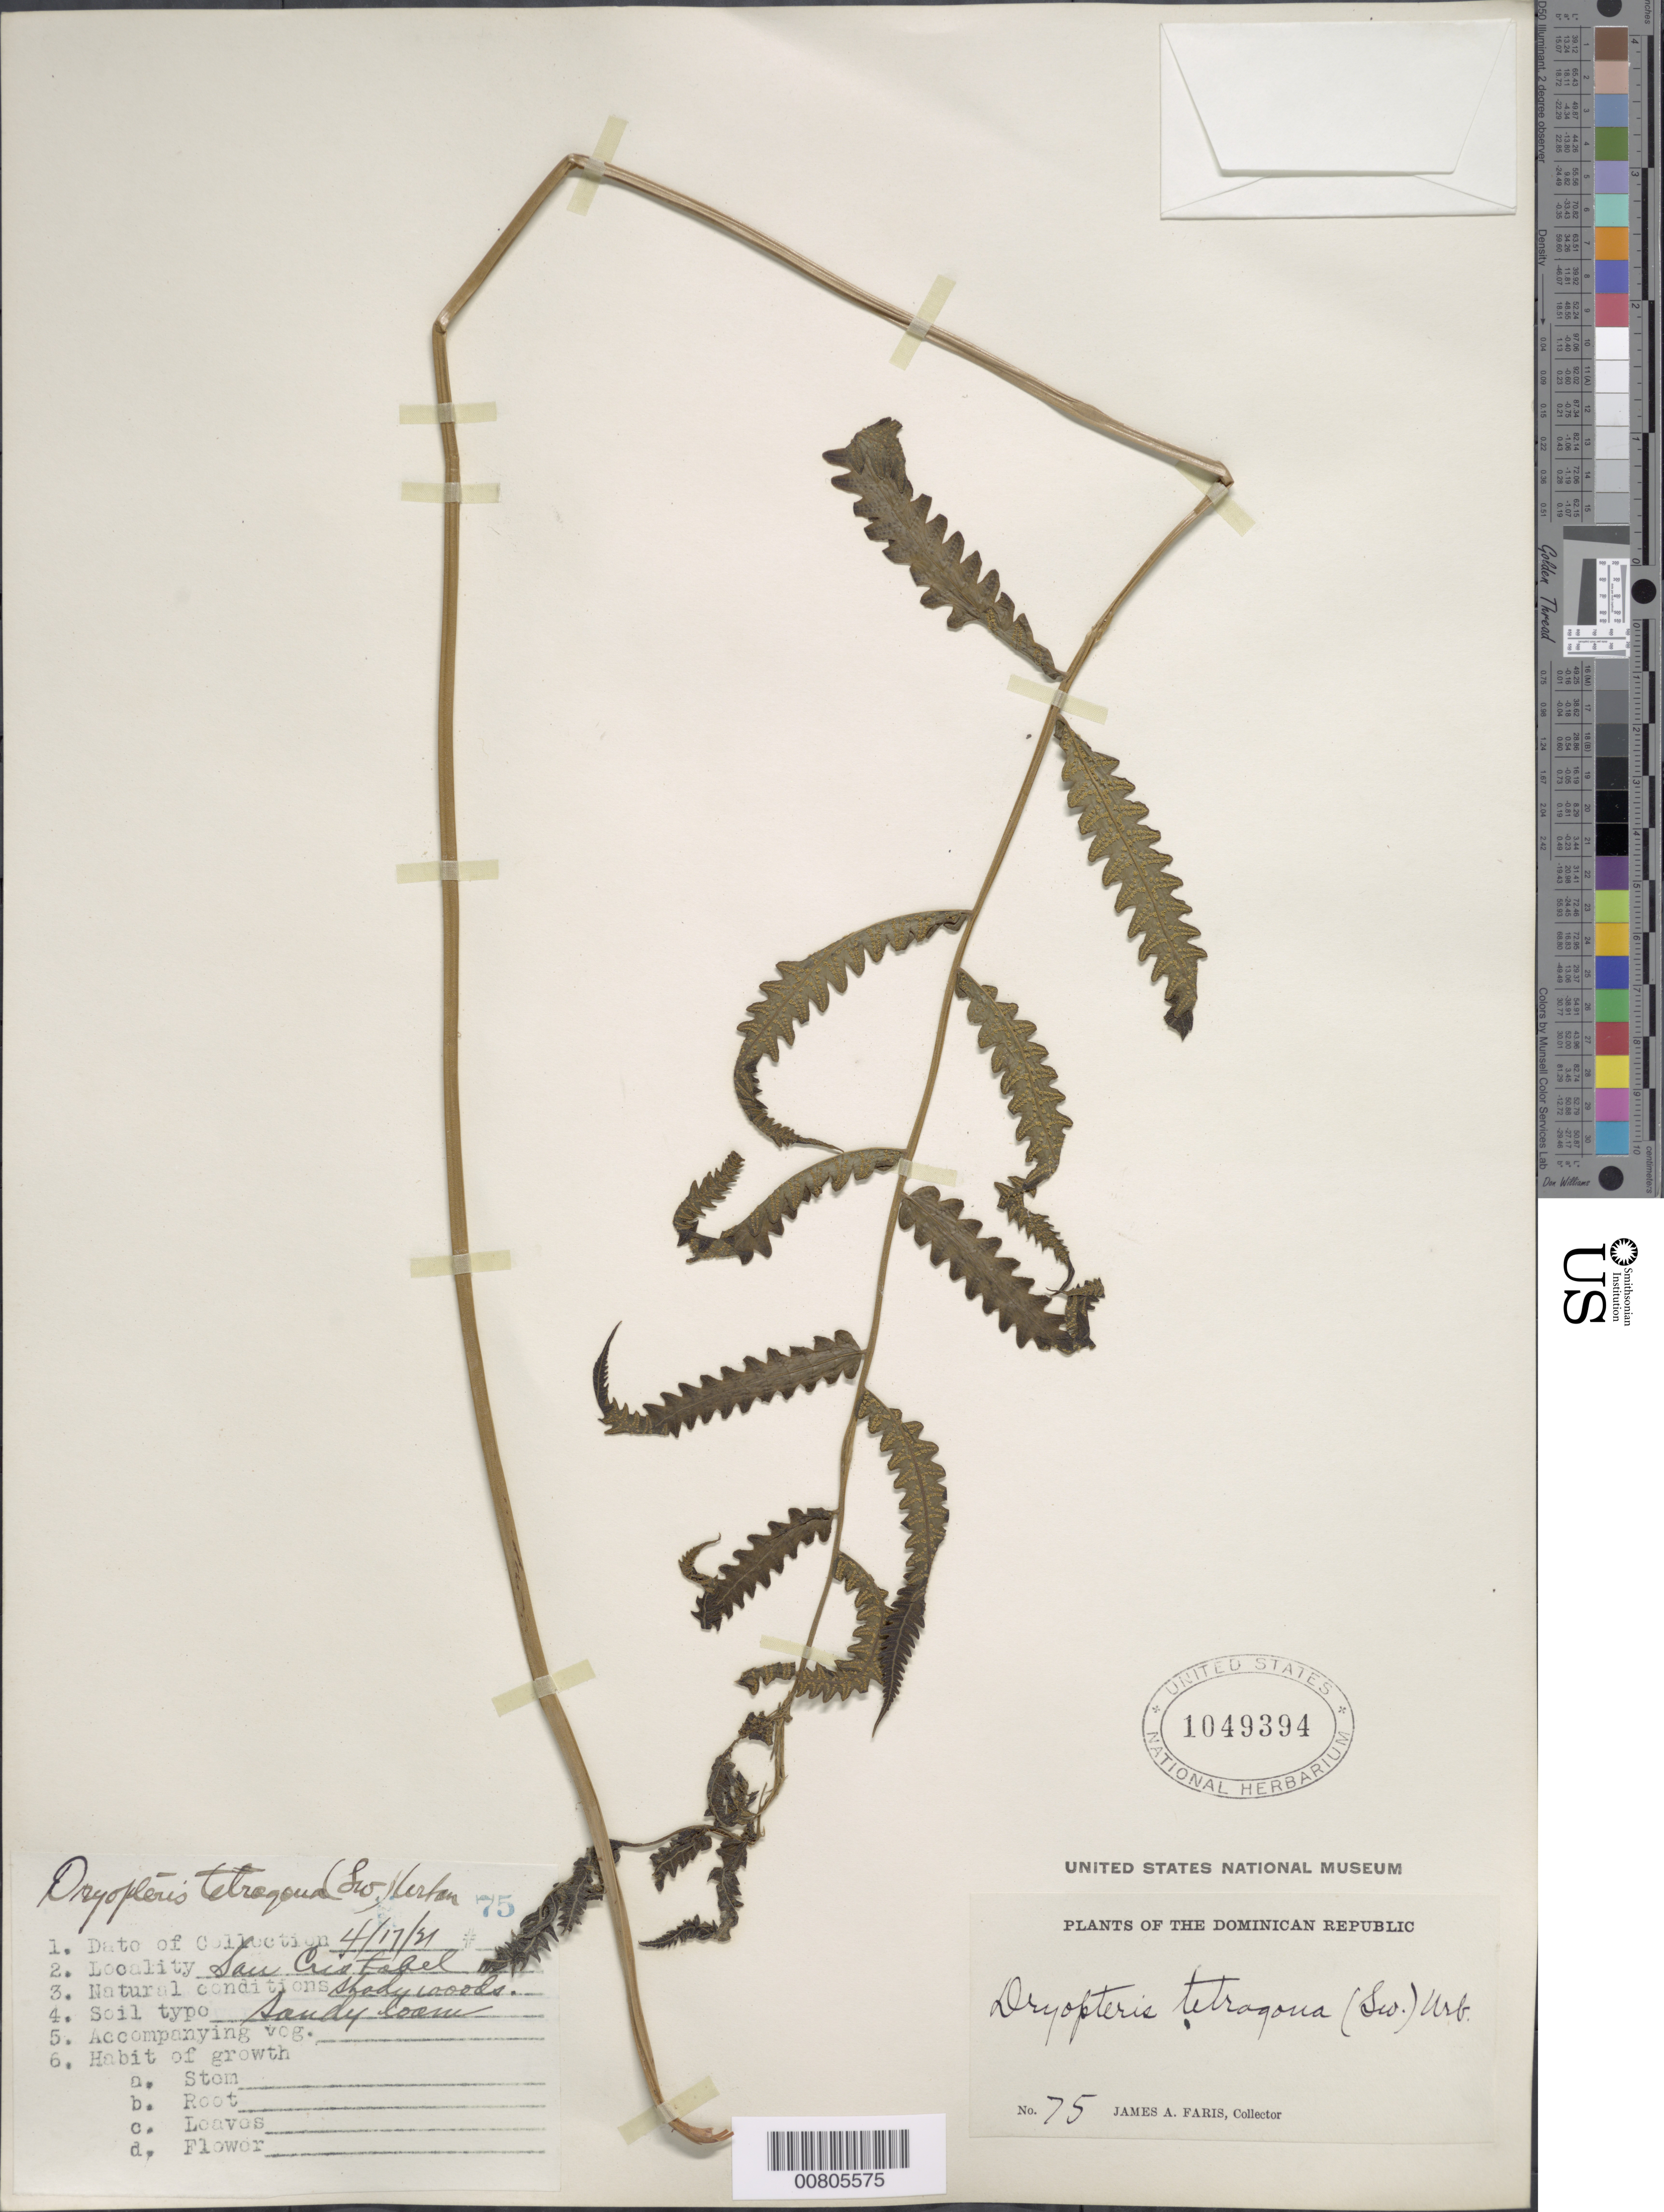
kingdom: Plantae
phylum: Tracheophyta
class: Polypodiopsida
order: Polypodiales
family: Thelypteridaceae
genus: Goniopteris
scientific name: Goniopteris subtetragona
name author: (Link) Vareschi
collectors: J. Faris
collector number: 75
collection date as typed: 17 Apr 1921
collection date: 1921-04-17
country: Dominican Republic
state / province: San Cristóbal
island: Hispaniola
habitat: Shady woods, sandy loam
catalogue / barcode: US 1049394